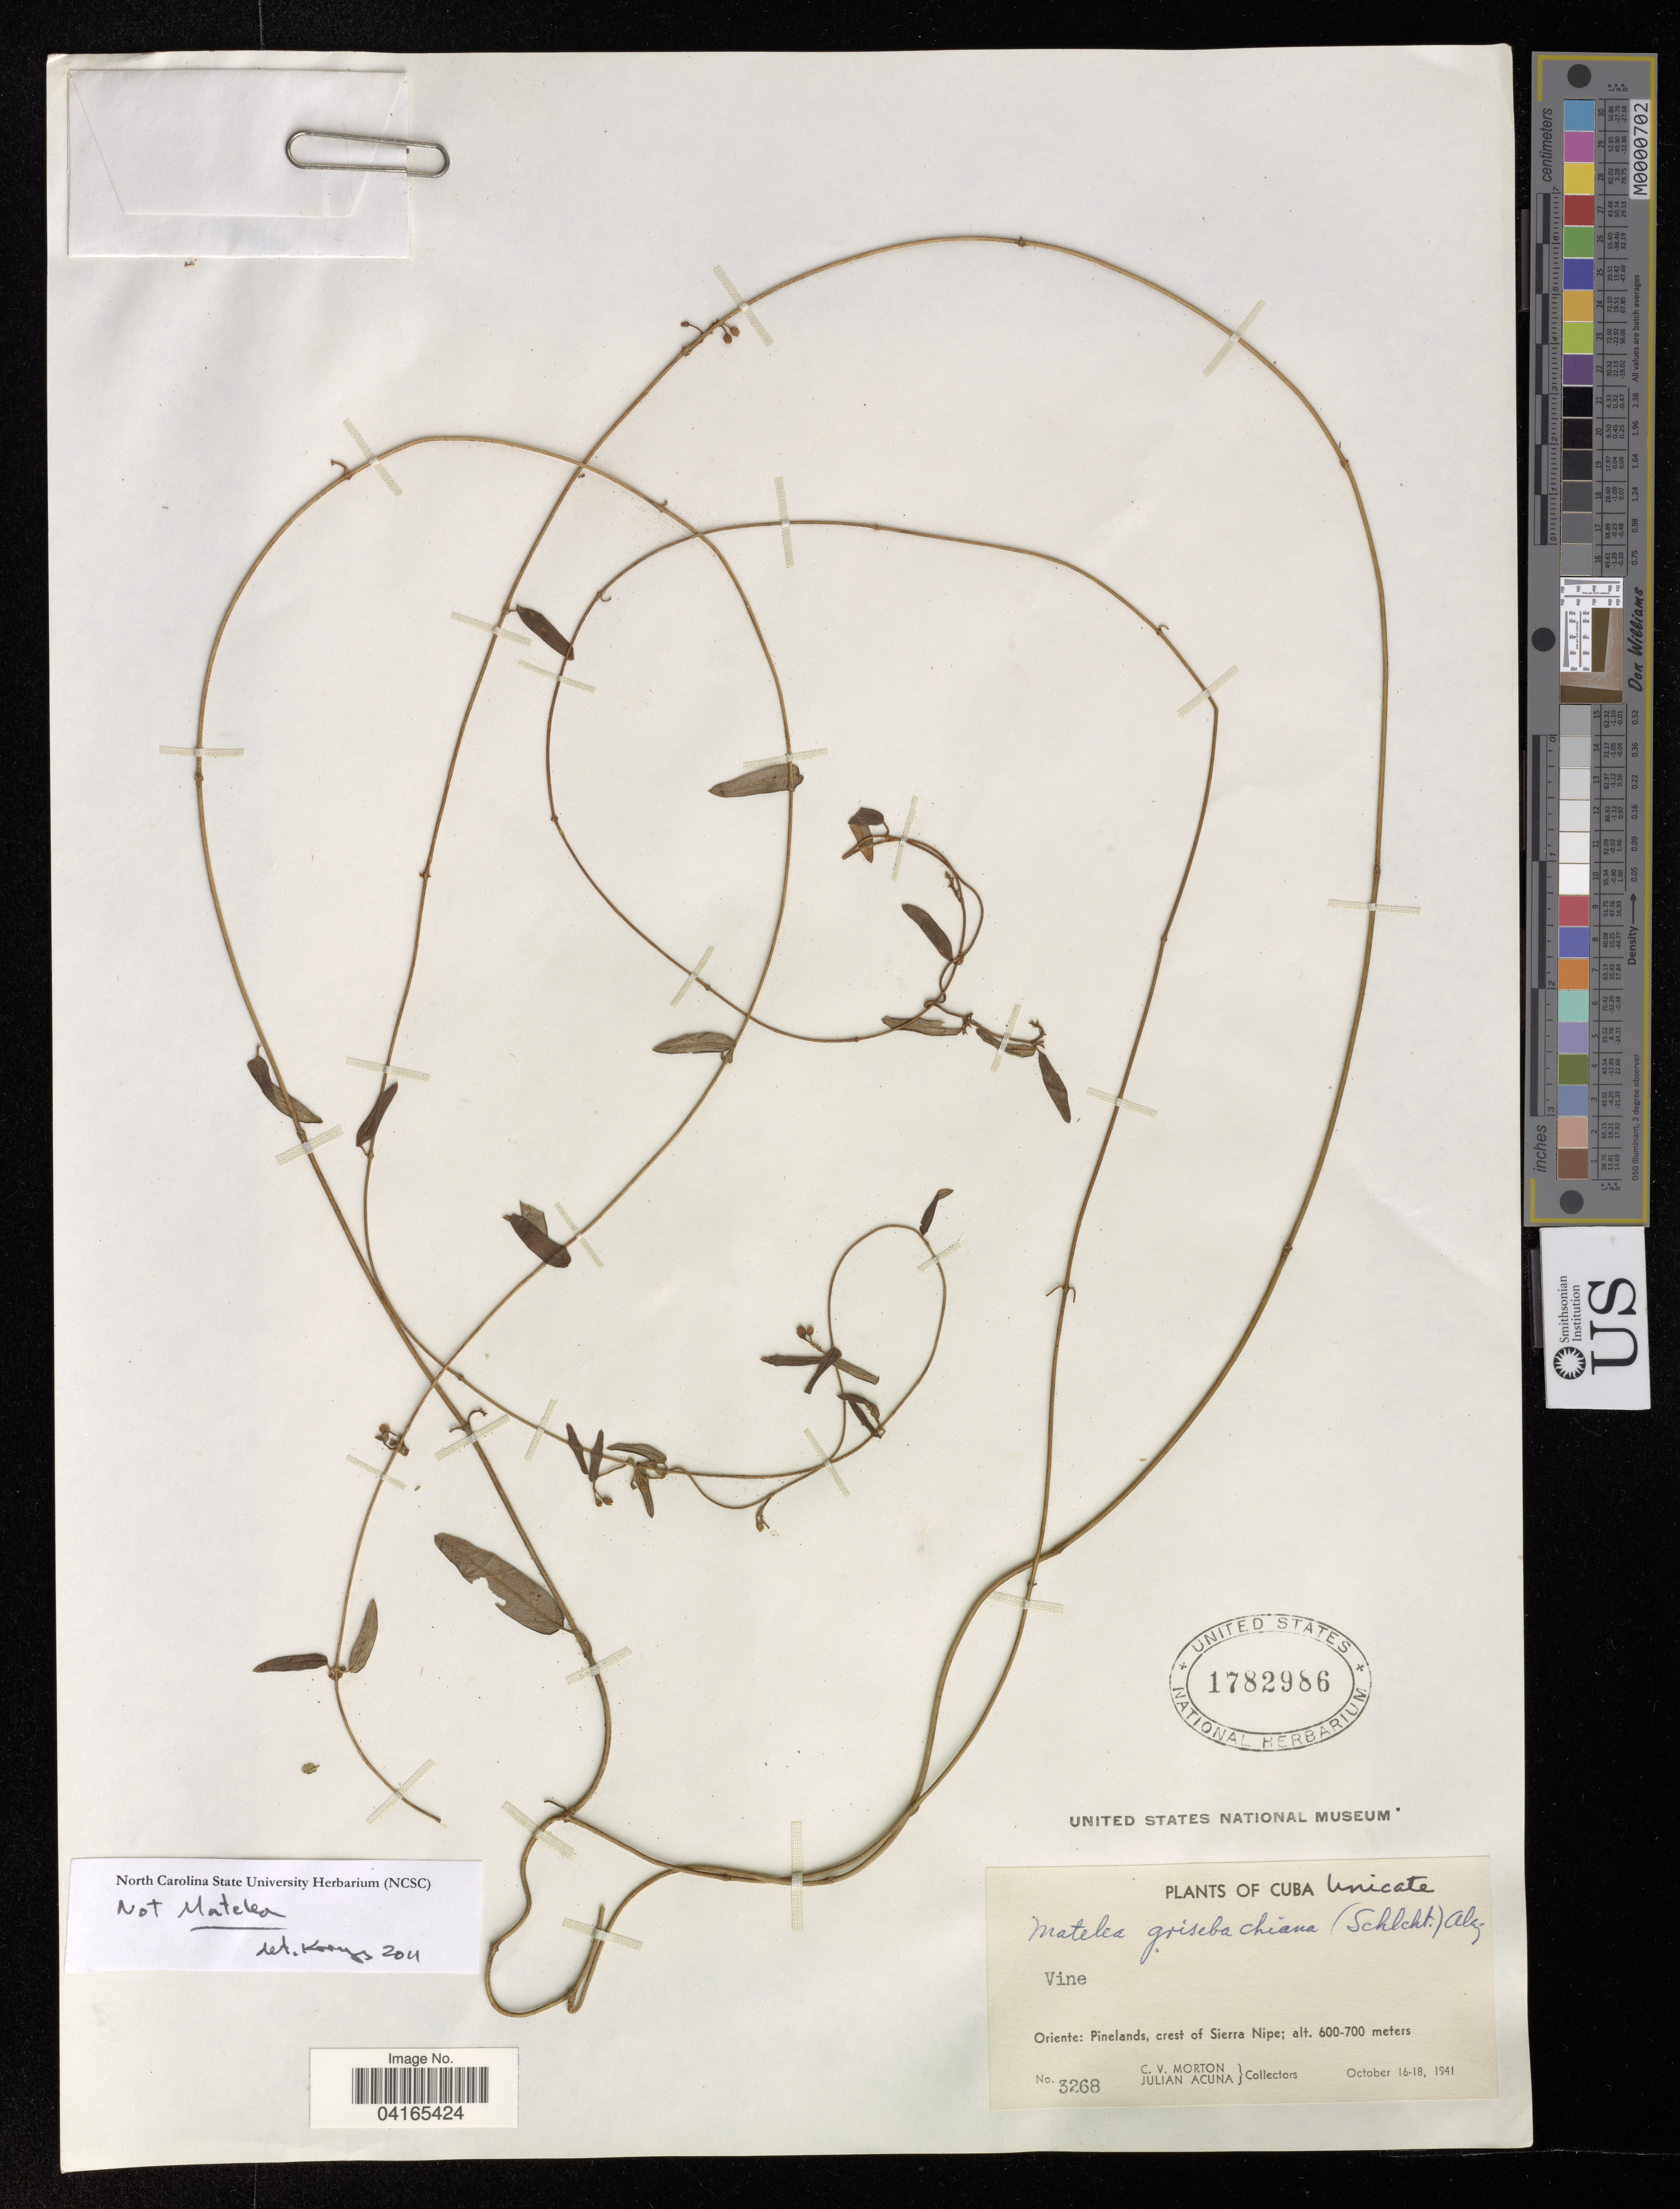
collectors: C. V. Morton & J. B. Acuña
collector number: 3268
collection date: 1941-10-16/1941-10-18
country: Cuba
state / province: Oriente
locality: Pinelands, crest of Sierra Nipe.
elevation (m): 600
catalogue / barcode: US 1782986